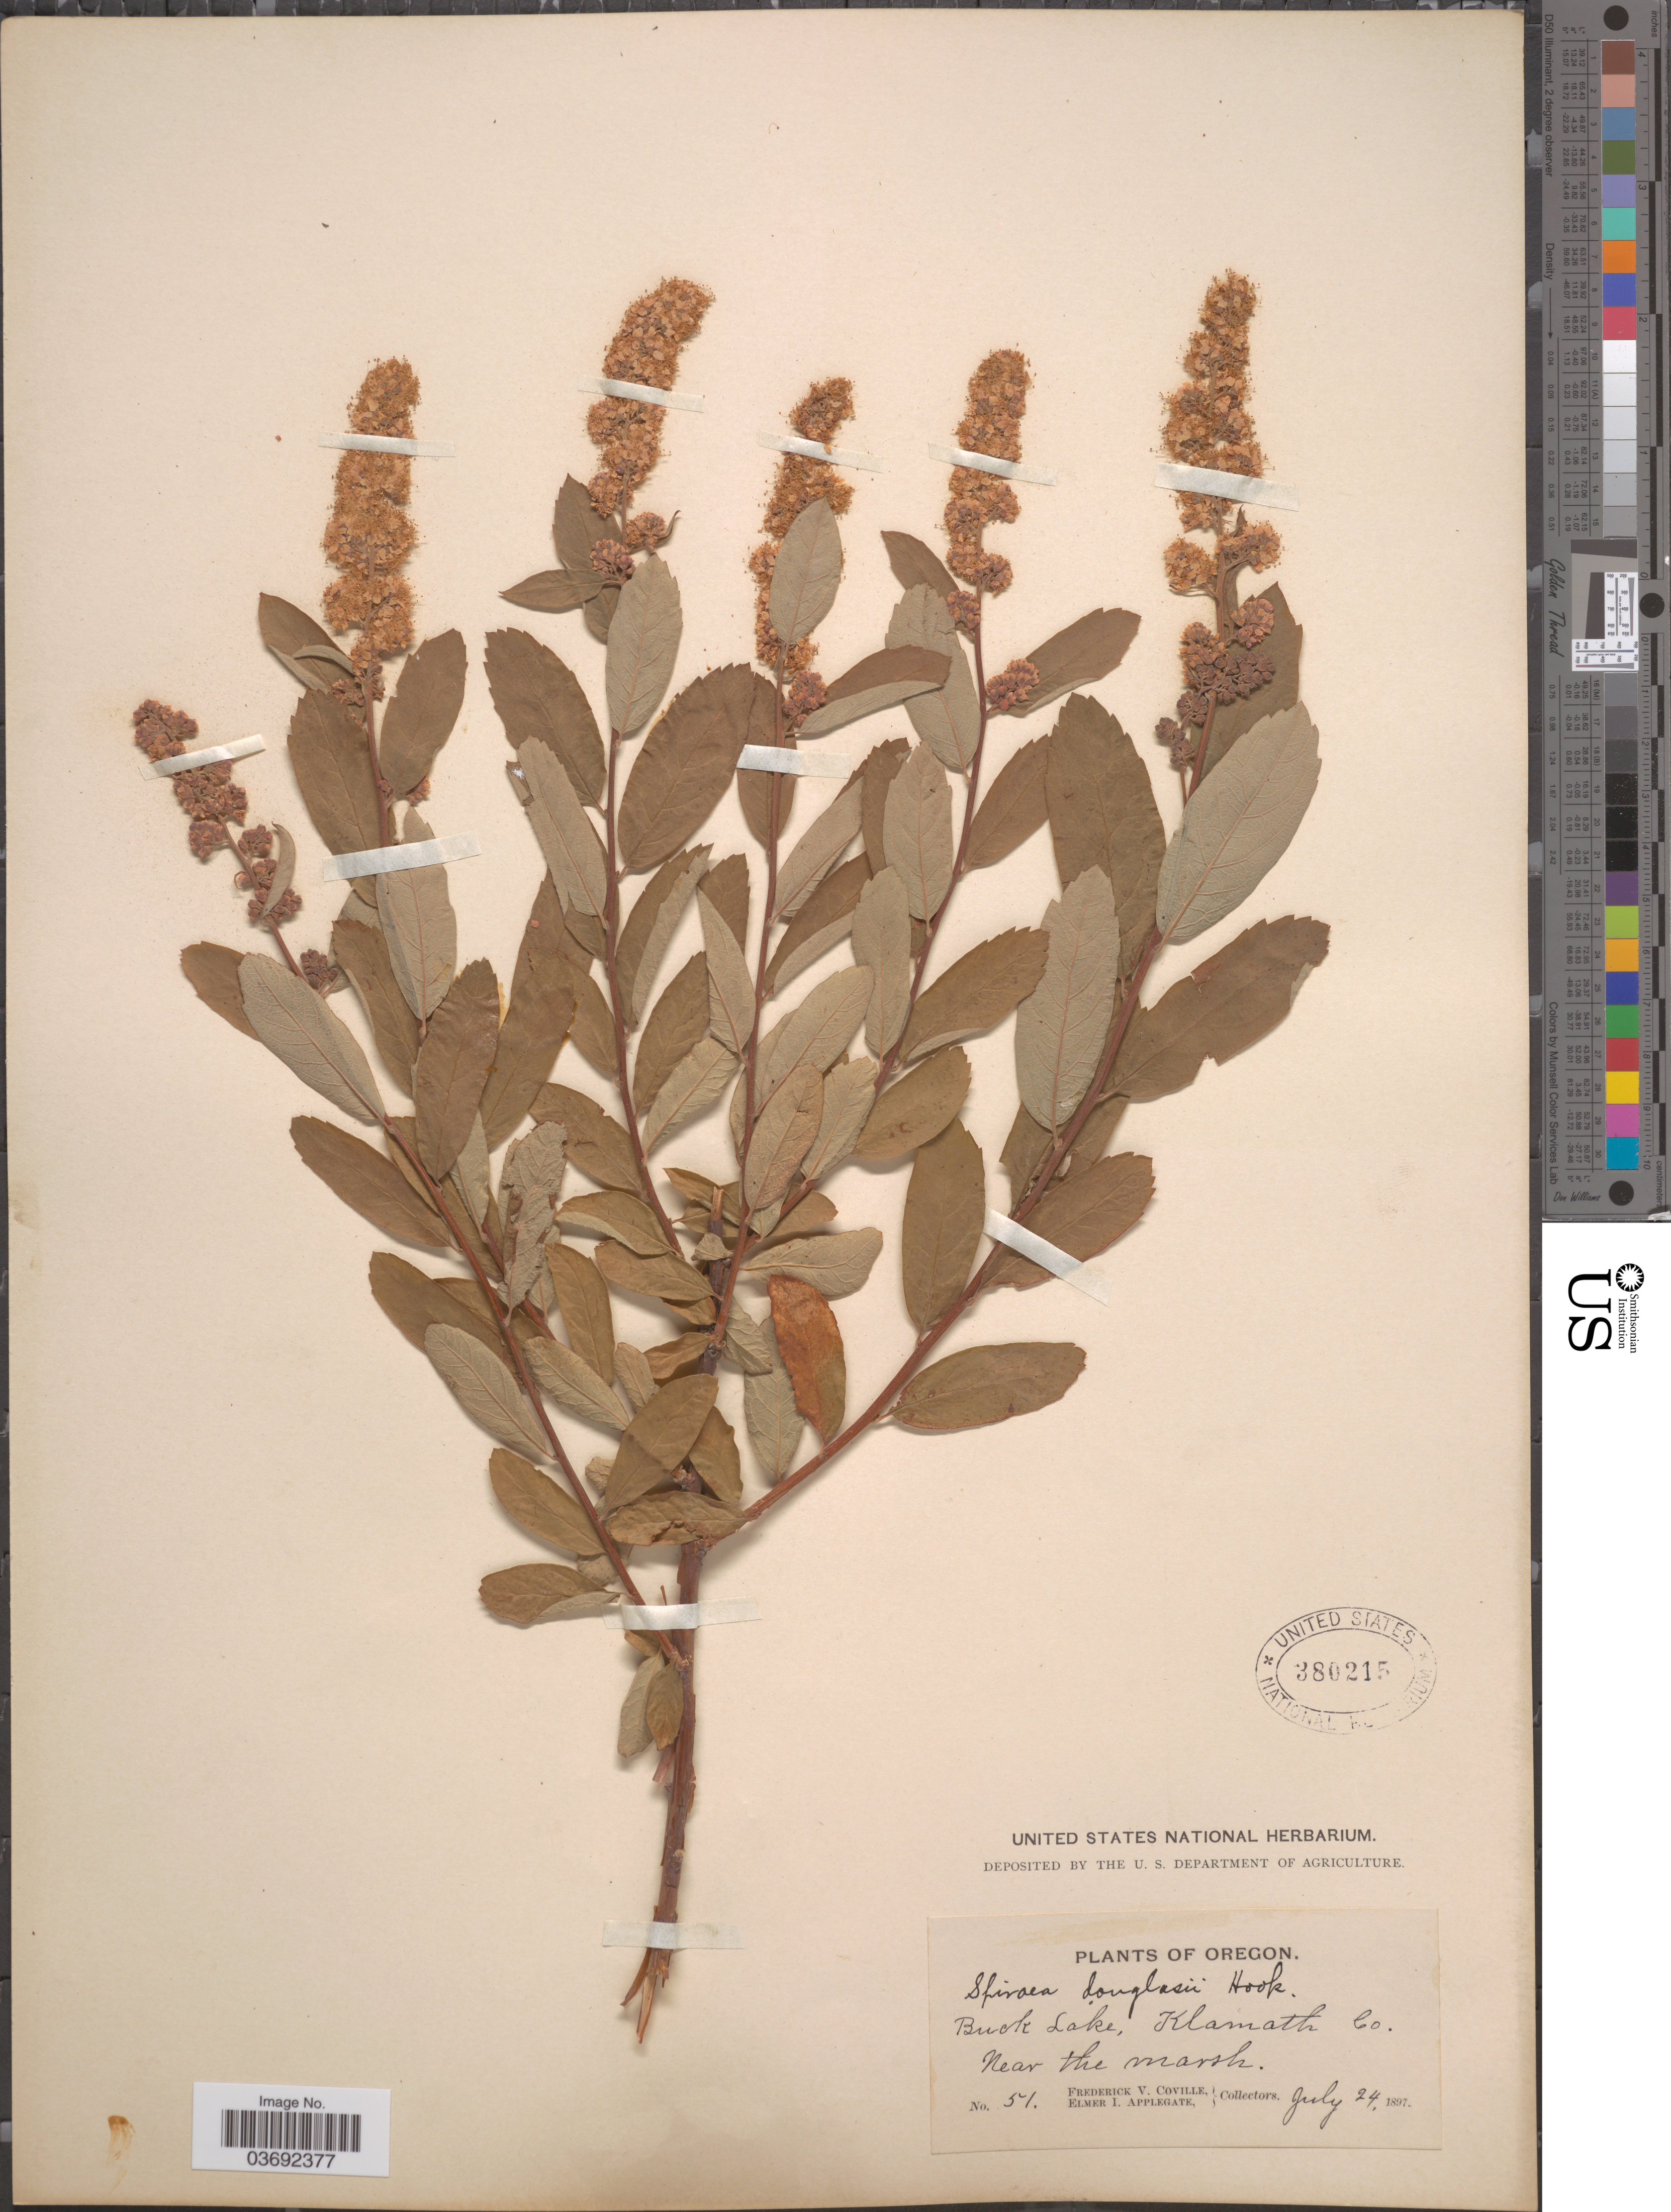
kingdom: Plantae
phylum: Tracheophyta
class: Magnoliopsida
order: Rosales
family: Rosaceae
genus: Spiraea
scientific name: Spiraea douglasii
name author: Hook.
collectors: F. V. Coville & E. I. Applegate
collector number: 51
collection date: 1897-07-24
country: United States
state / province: Oregon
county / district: Klamath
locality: Buck Lake, Klamath Co. Near the marsh.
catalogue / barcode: US 380215